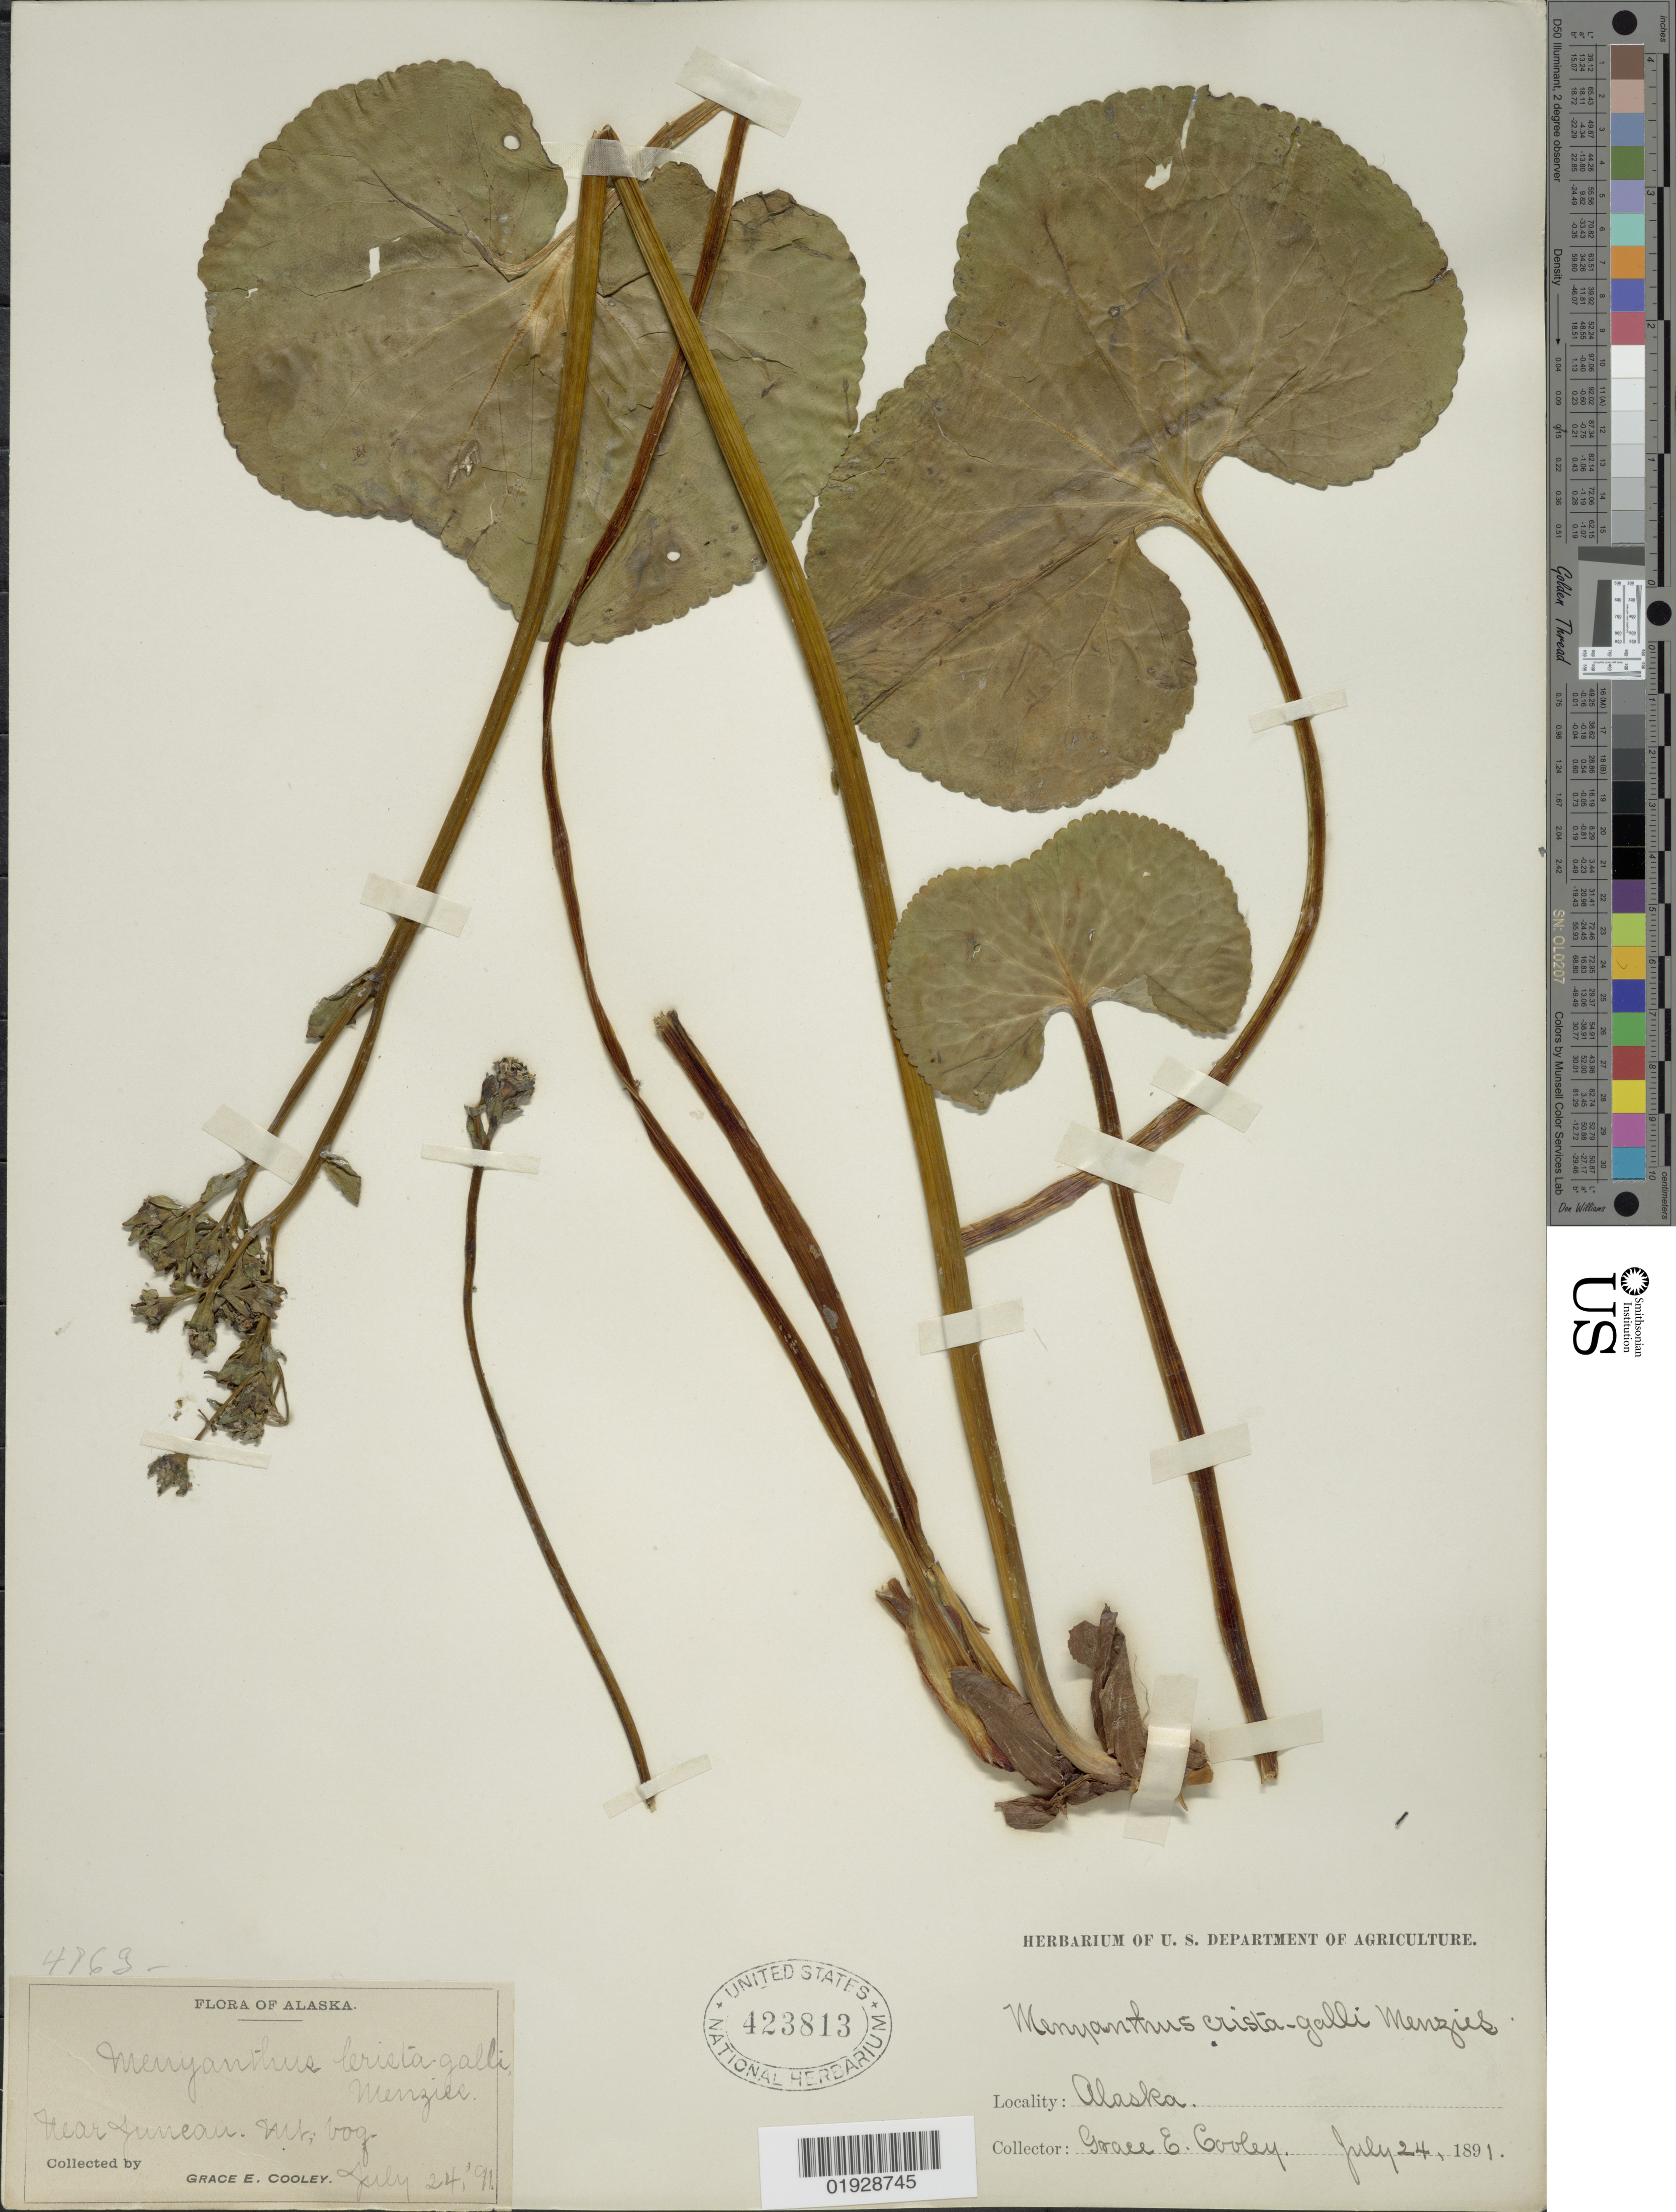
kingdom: Plantae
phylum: Tracheophyta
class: Magnoliopsida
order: Asterales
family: Menyanthaceae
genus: Nephrophyllidium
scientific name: Nephrophyllidium crista-galli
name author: (Menzies ex Hook.) Gilg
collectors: G. E. Cooley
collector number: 4863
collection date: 1891-07-24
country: United States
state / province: Alaska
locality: Near Juneau, Mt; bog.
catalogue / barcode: US 423813